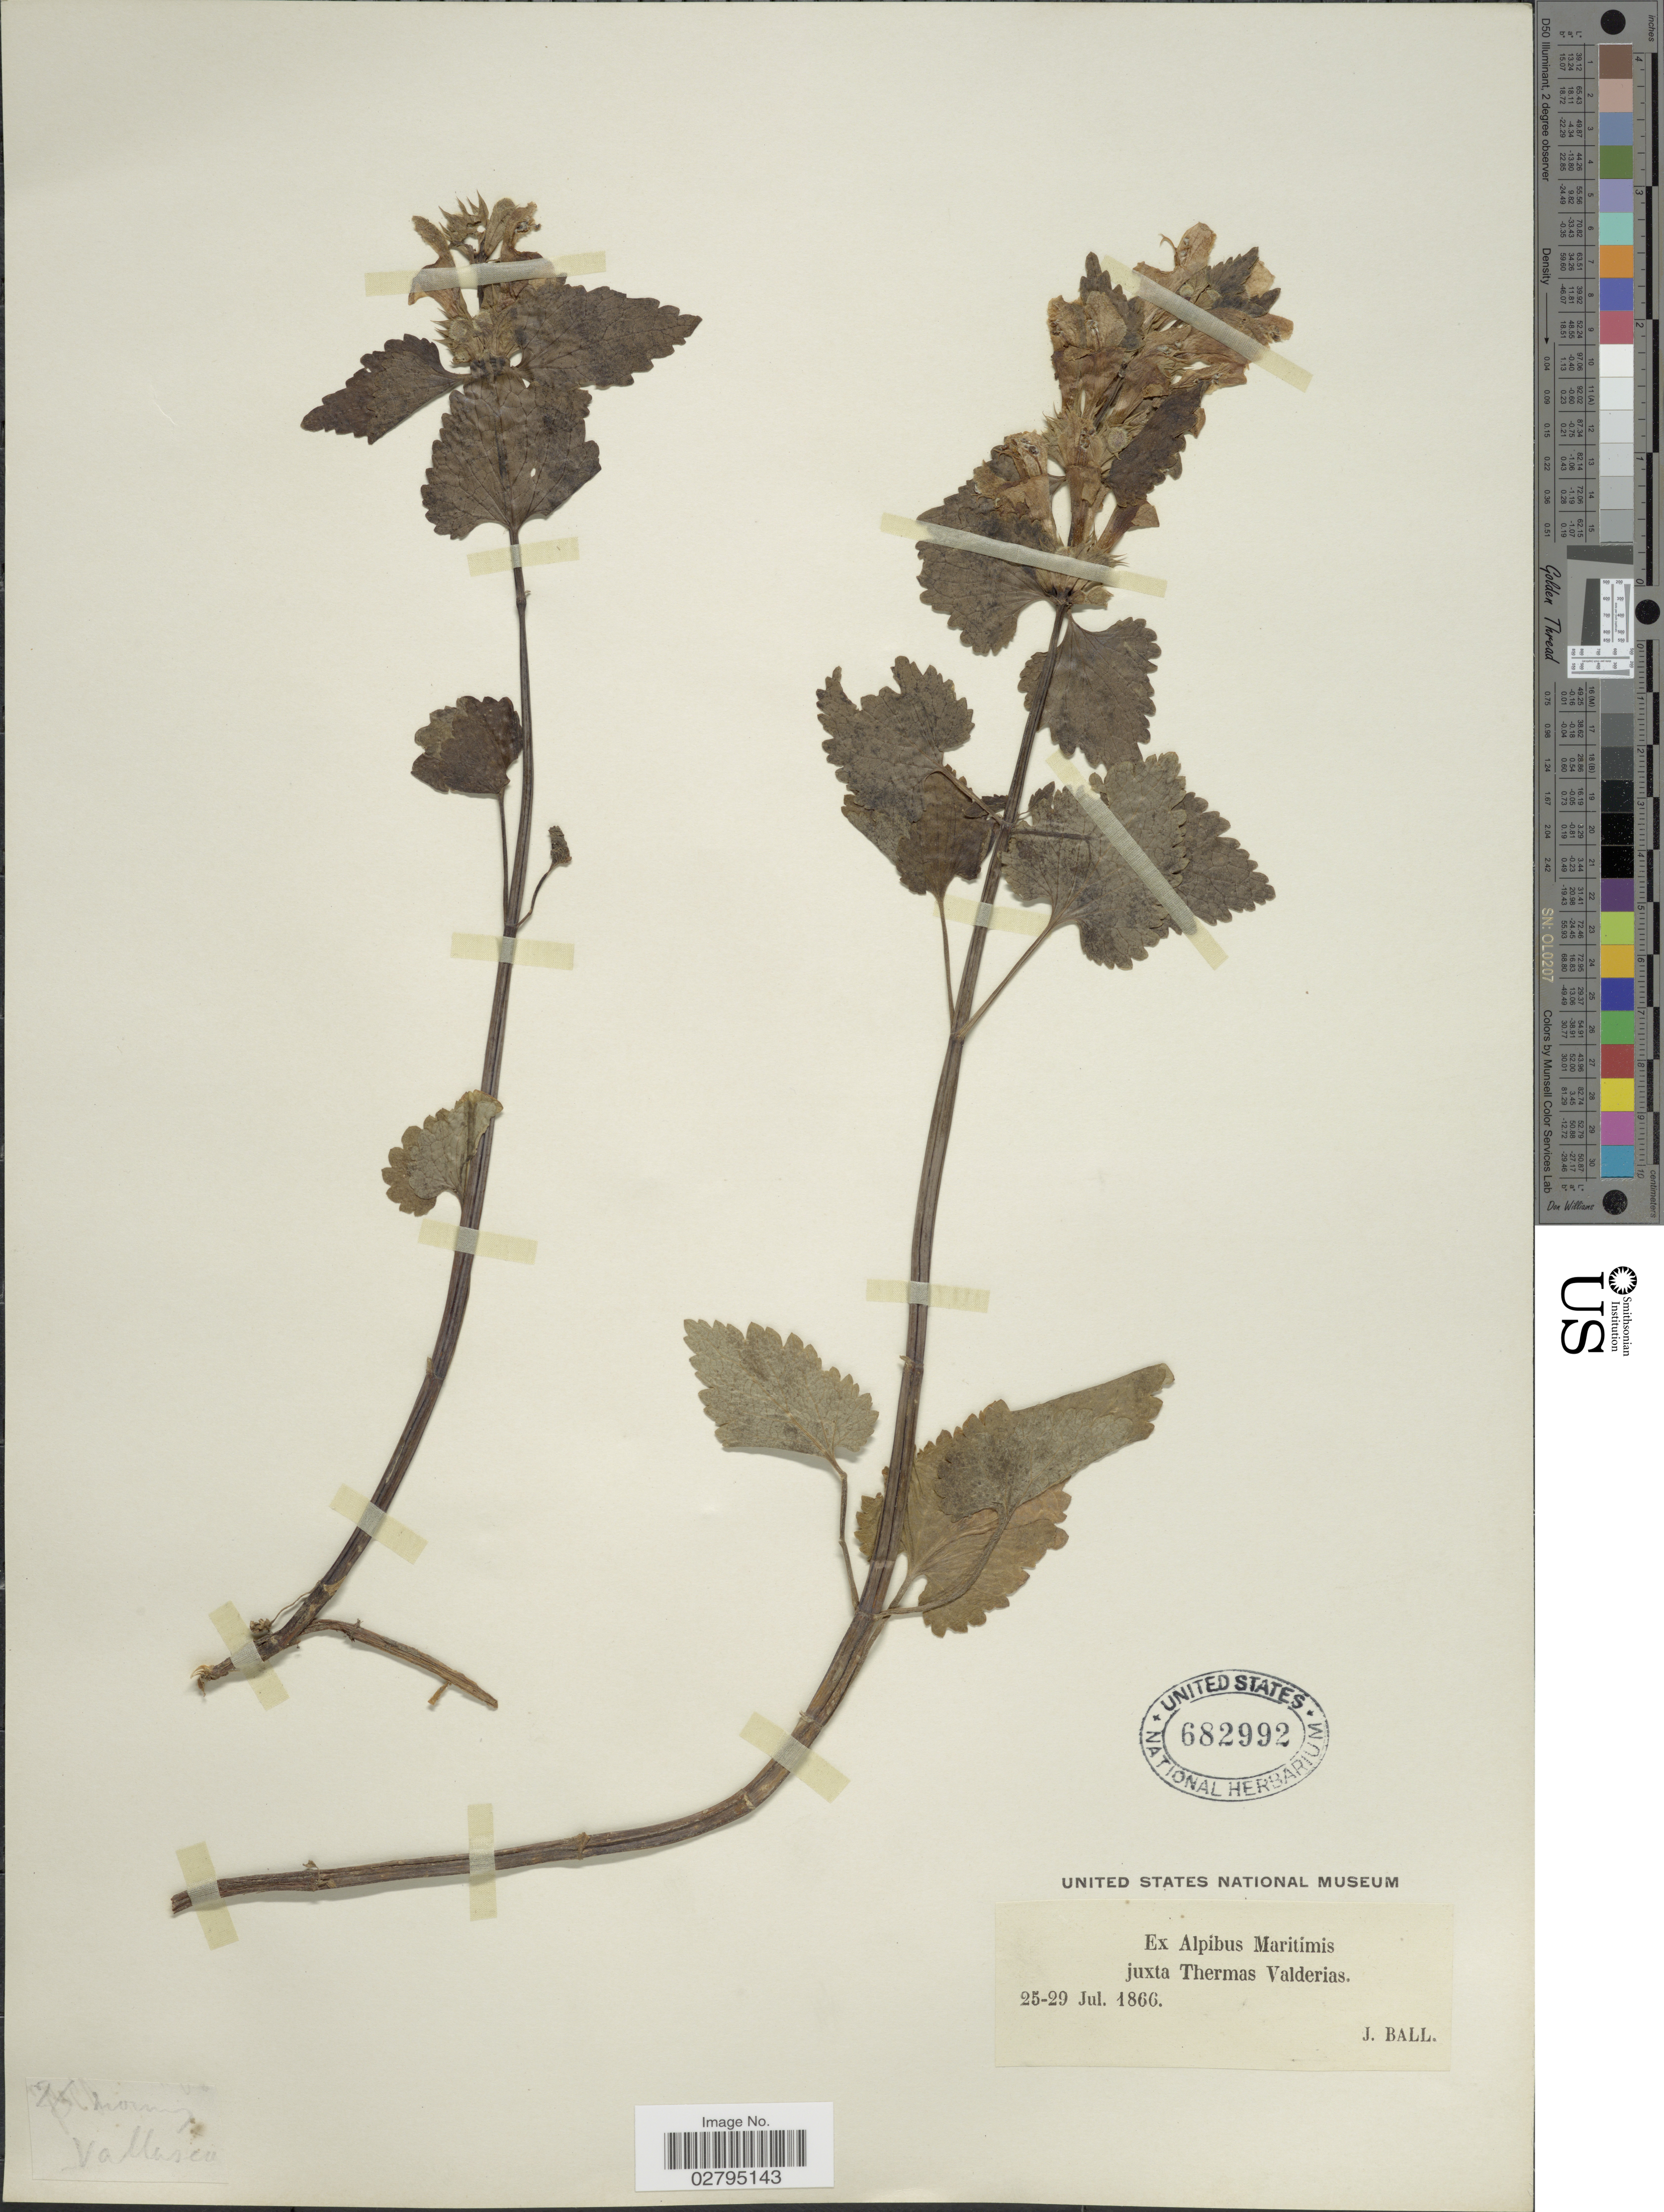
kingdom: Plantae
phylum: Tracheophyta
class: Magnoliopsida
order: Lamiales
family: Lamiaceae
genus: Lamium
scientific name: Lamium sp.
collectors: J. Ball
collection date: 1866-07-25/1866-07-29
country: Italy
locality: Alpibus Maritimis juxta Thermas Valderias.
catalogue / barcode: US 682992